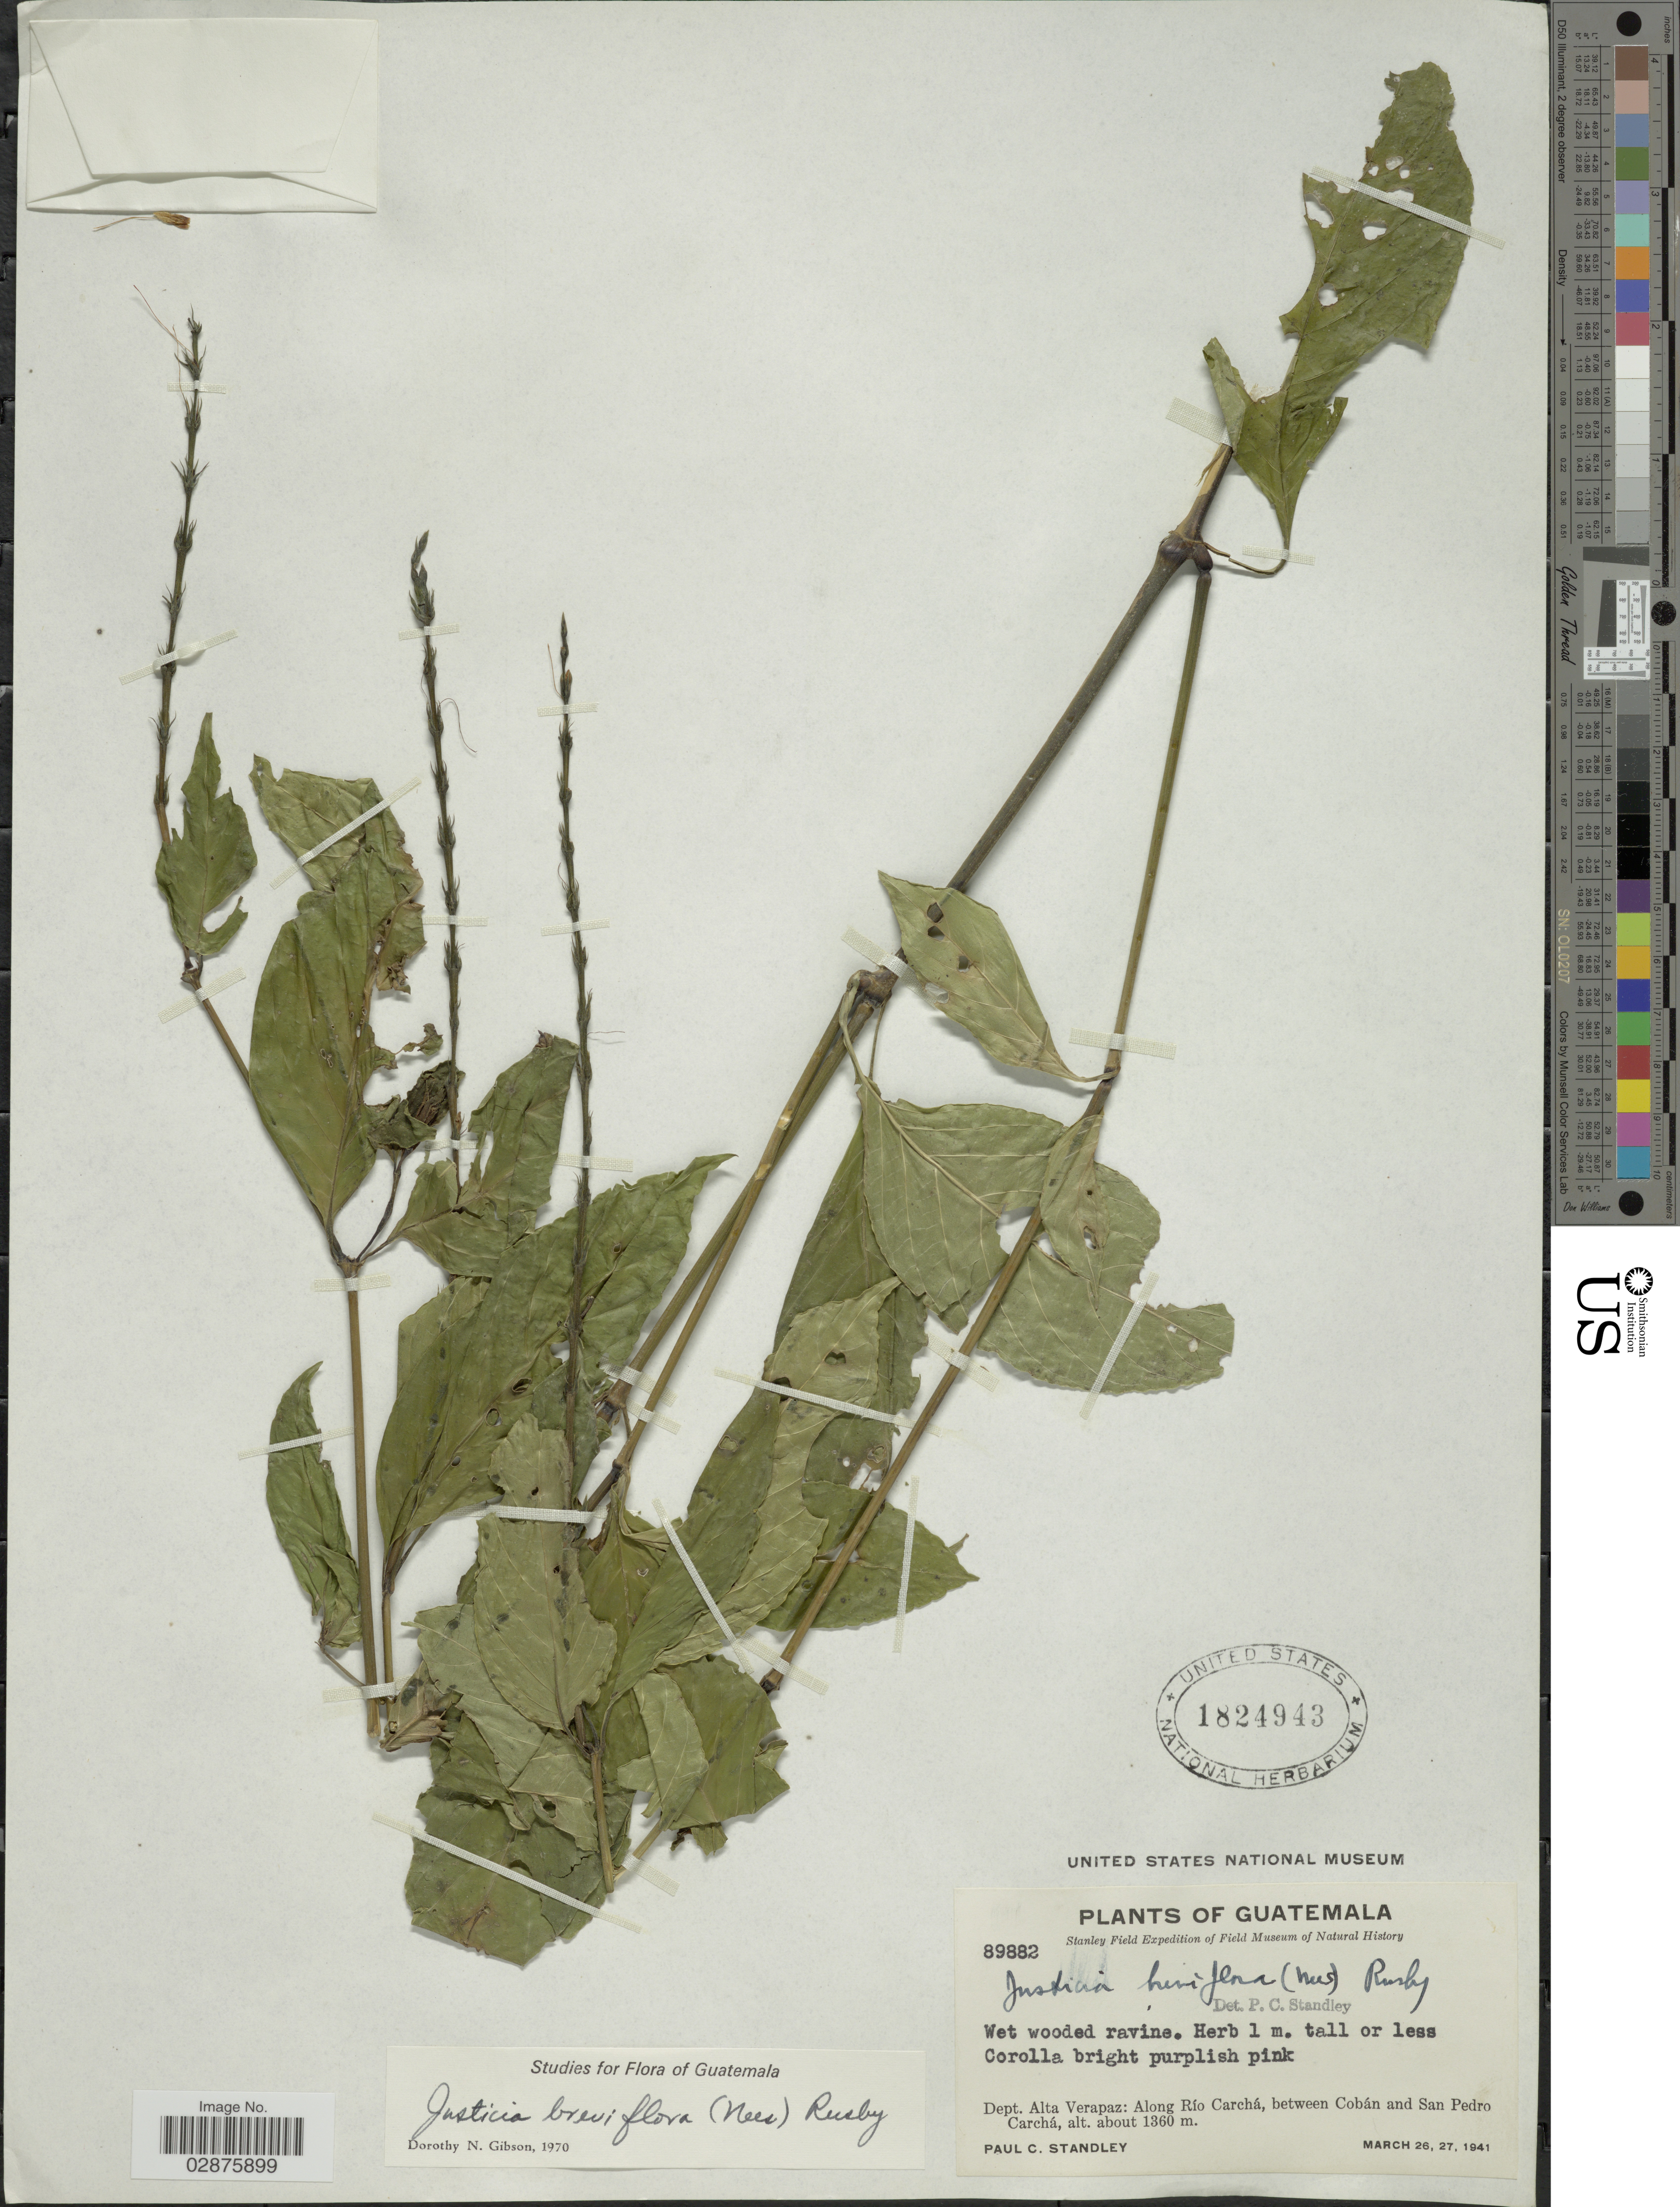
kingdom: Plantae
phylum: Tracheophyta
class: Magnoliopsida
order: Lamiales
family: Acanthaceae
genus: Justicia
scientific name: Justicia breviflora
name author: (Nees) Rusby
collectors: P. C. Standley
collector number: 89882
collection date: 1941-03-26/1941-03-27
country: Guatemala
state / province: Alta Verapaz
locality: Dept. Alta Verapaz, Along Río Carchá, between Cobán and San Pedro Carchá.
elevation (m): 1360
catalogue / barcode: US 1824943